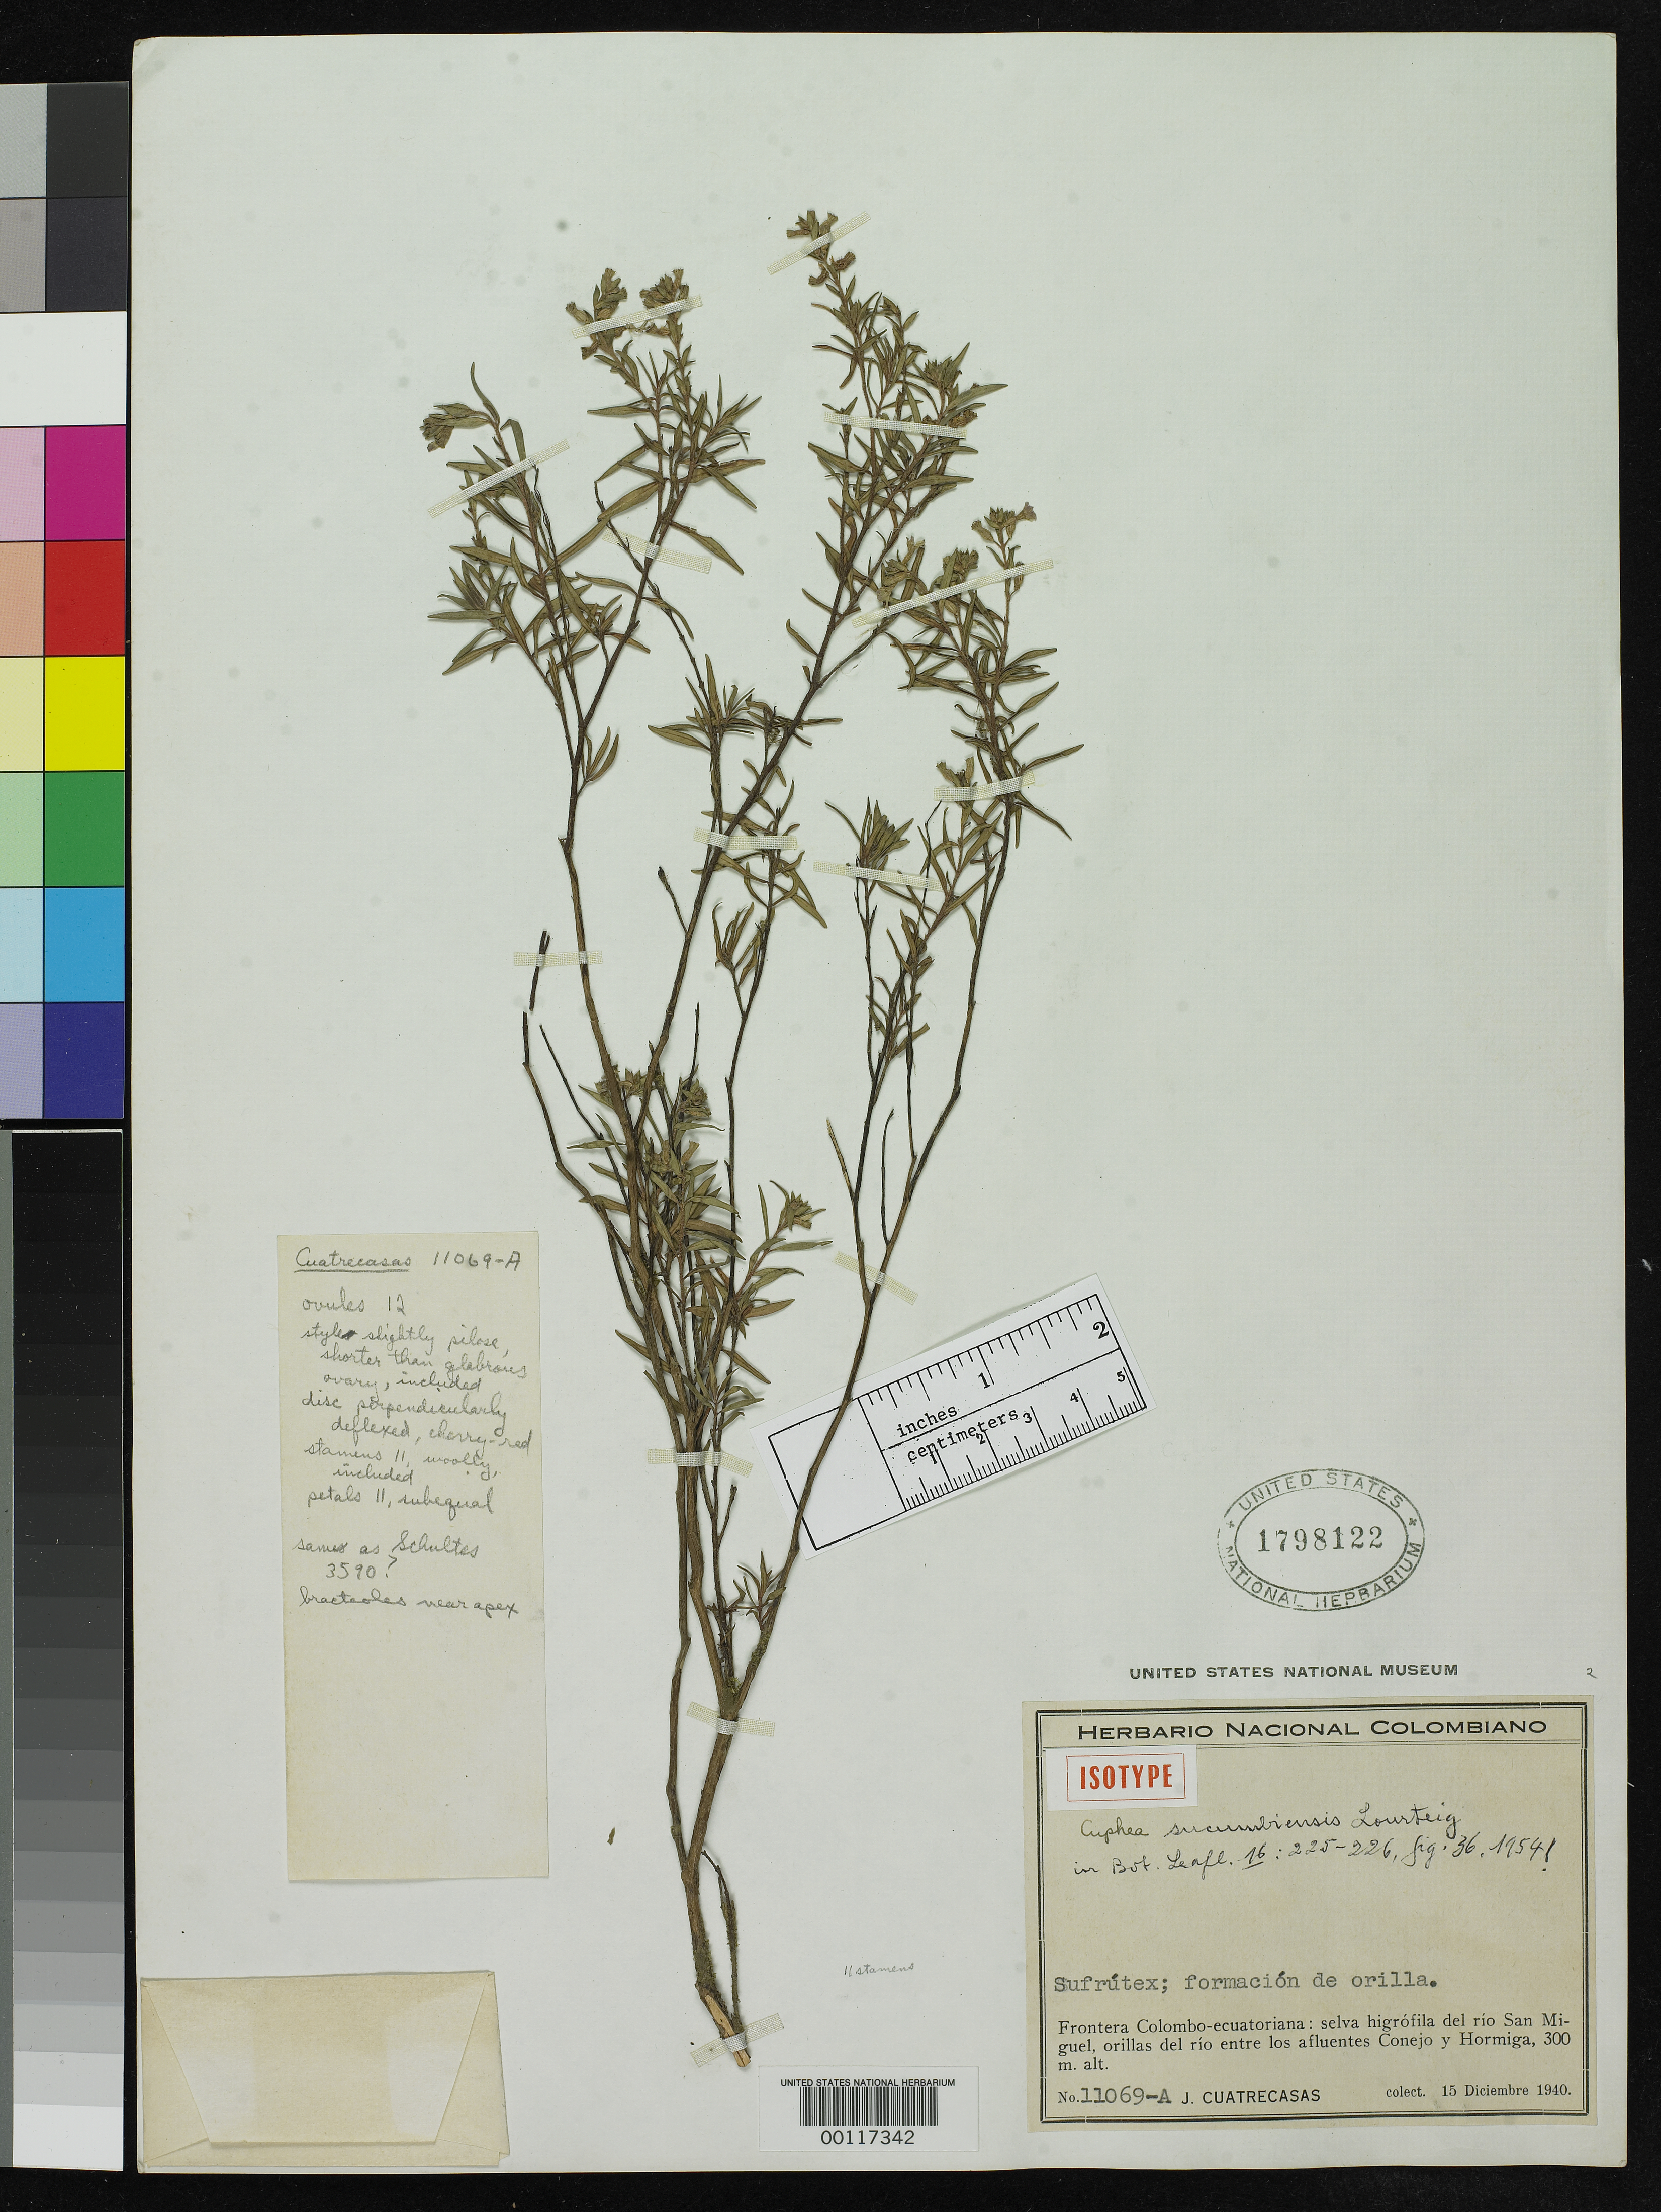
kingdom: Plantae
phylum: Tracheophyta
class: Magnoliopsida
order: Myrtales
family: Lythraceae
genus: Cuphea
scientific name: Cuphea sucumbiensis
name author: Lourteig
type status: Isotype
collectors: J. Cuatrecasas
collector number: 11069-a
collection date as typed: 15 Dec 1940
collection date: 1940-12-15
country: Colombia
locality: Rio Sal Miguel, between Conejo and Hormiga.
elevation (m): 300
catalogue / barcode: US 1798122